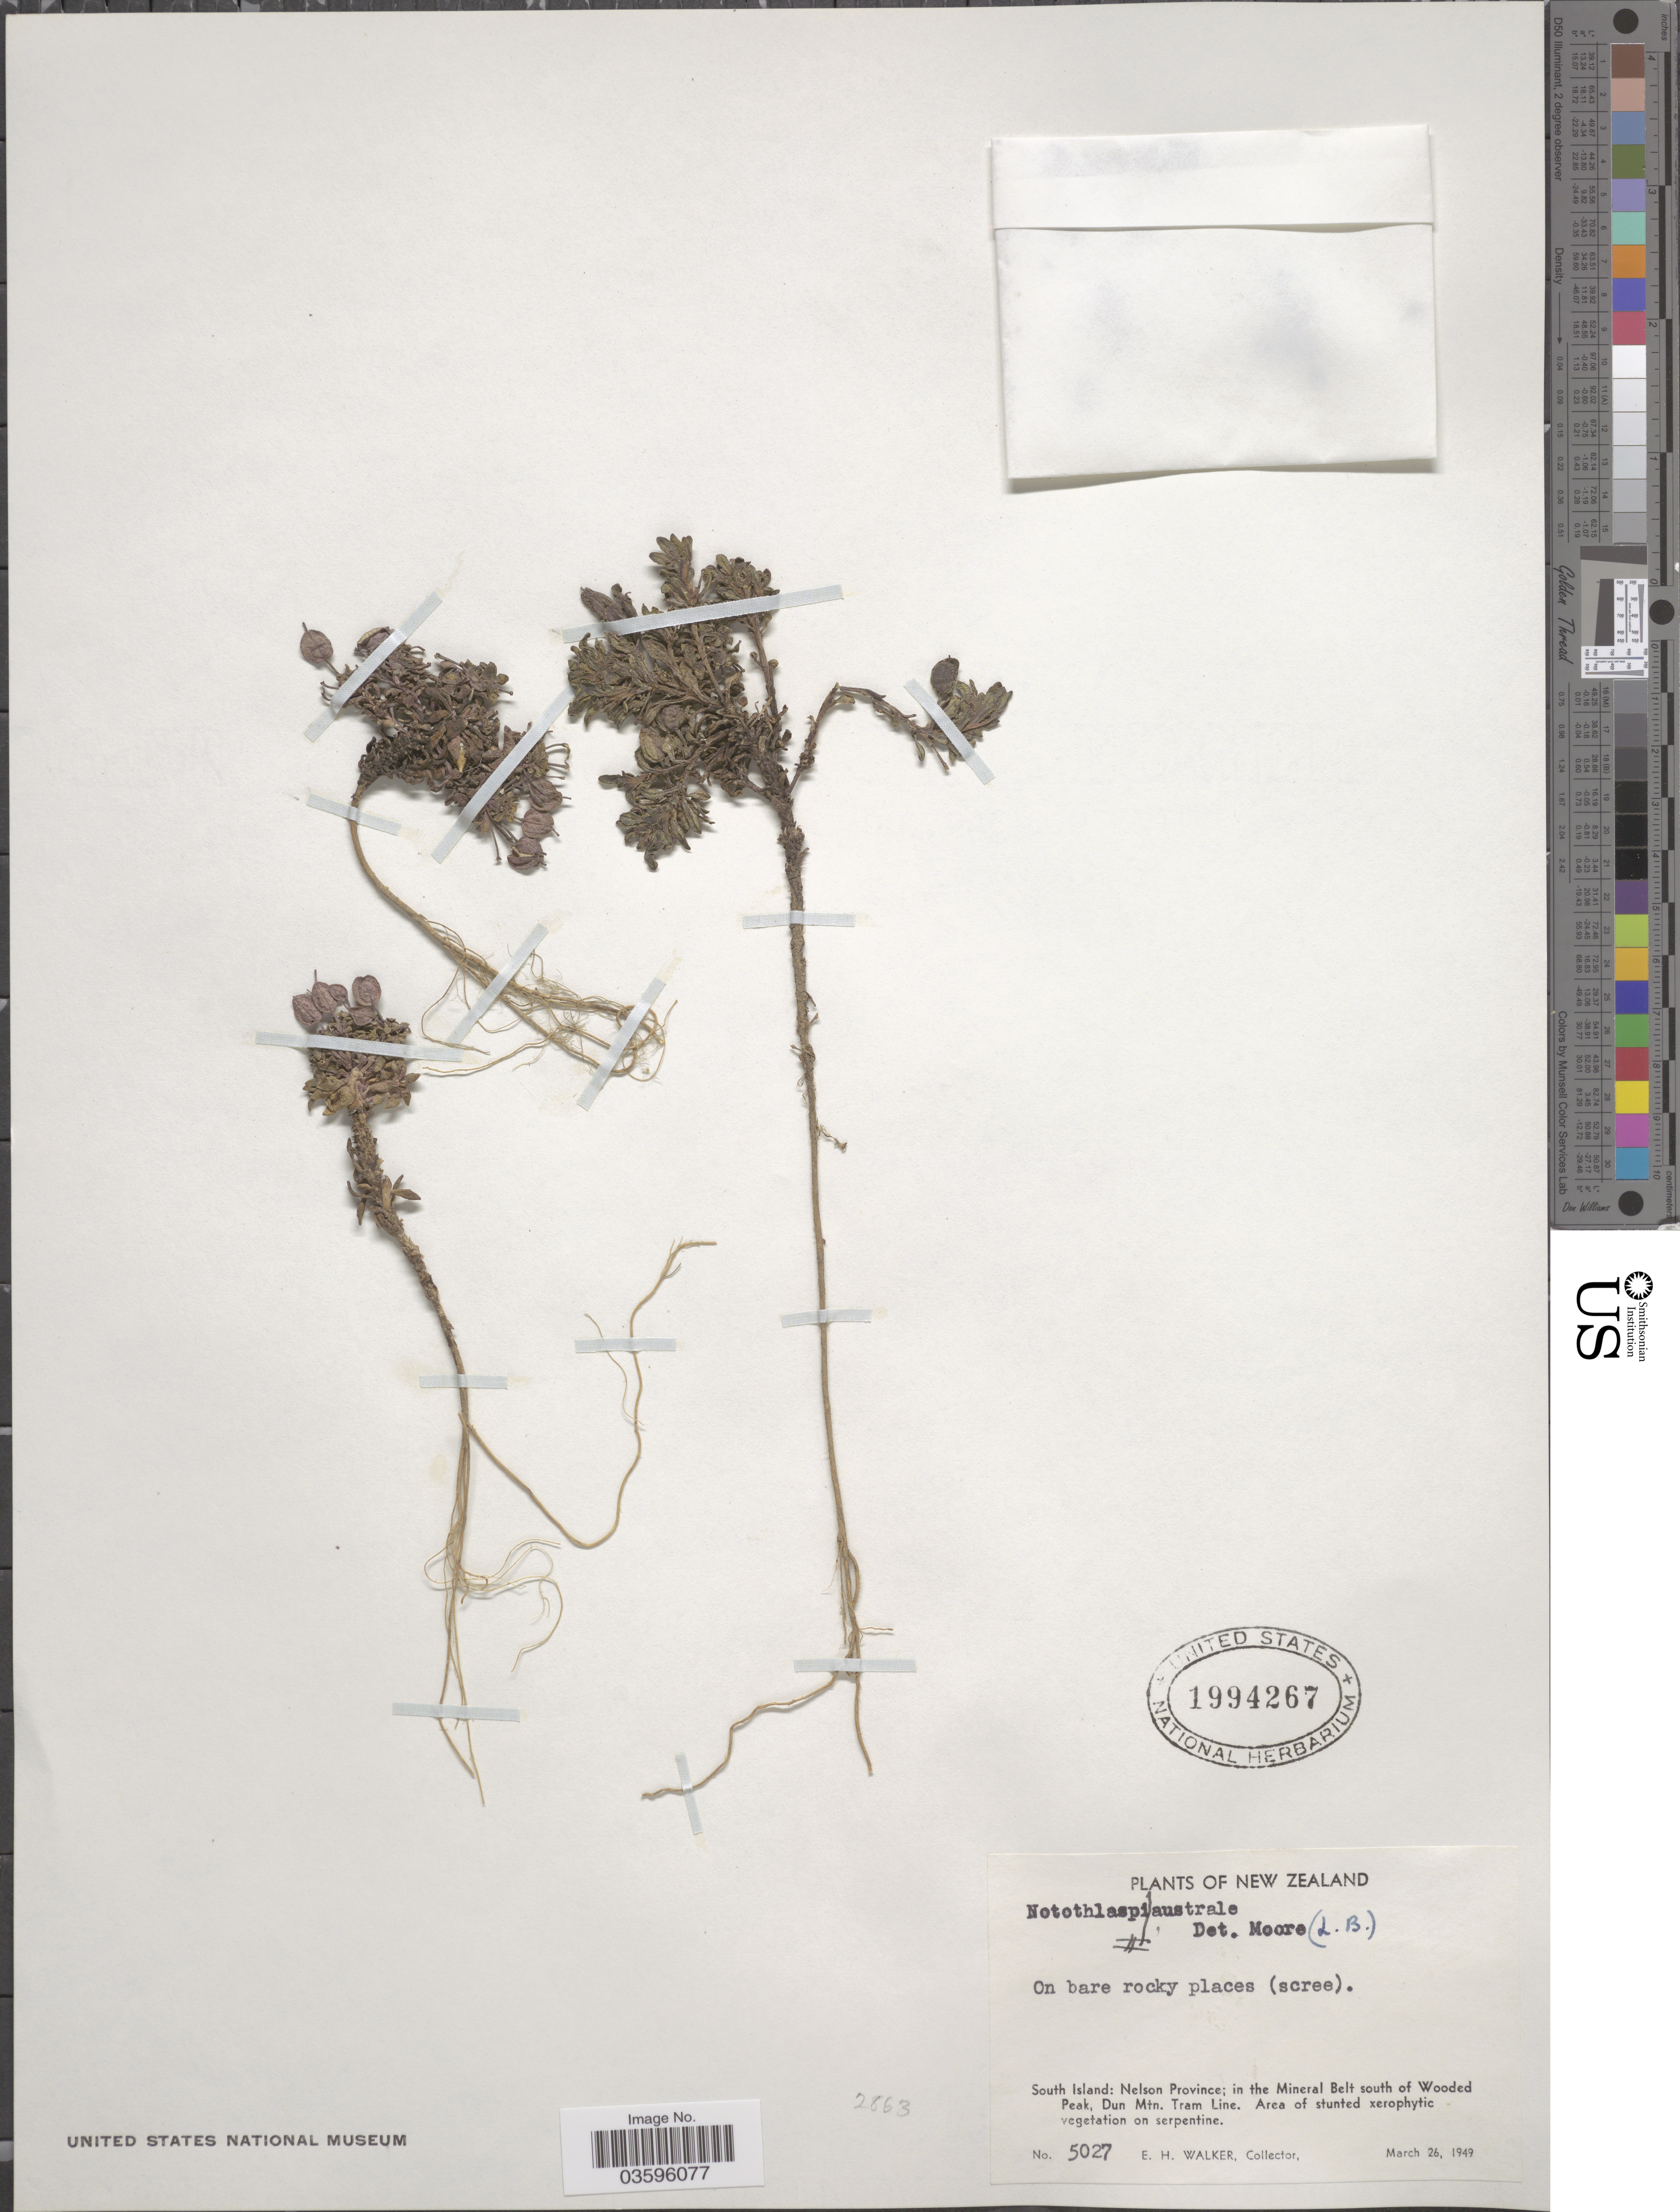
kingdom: Plantae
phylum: Tracheophyta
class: Magnoliopsida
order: Brassicales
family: Brassicaceae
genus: Notothlaspi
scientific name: Notothlaspi australe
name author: Hook. f.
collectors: E. H. Walker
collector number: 5027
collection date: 1949-03-26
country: New Zealand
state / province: Nelson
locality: South Island: Nelson Province; in the Mineral Belt south of Wooded Peak, Dun Mts. Tram Line. Area of stunted xerophytic vegetation on serpentine.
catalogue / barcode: US 1994267